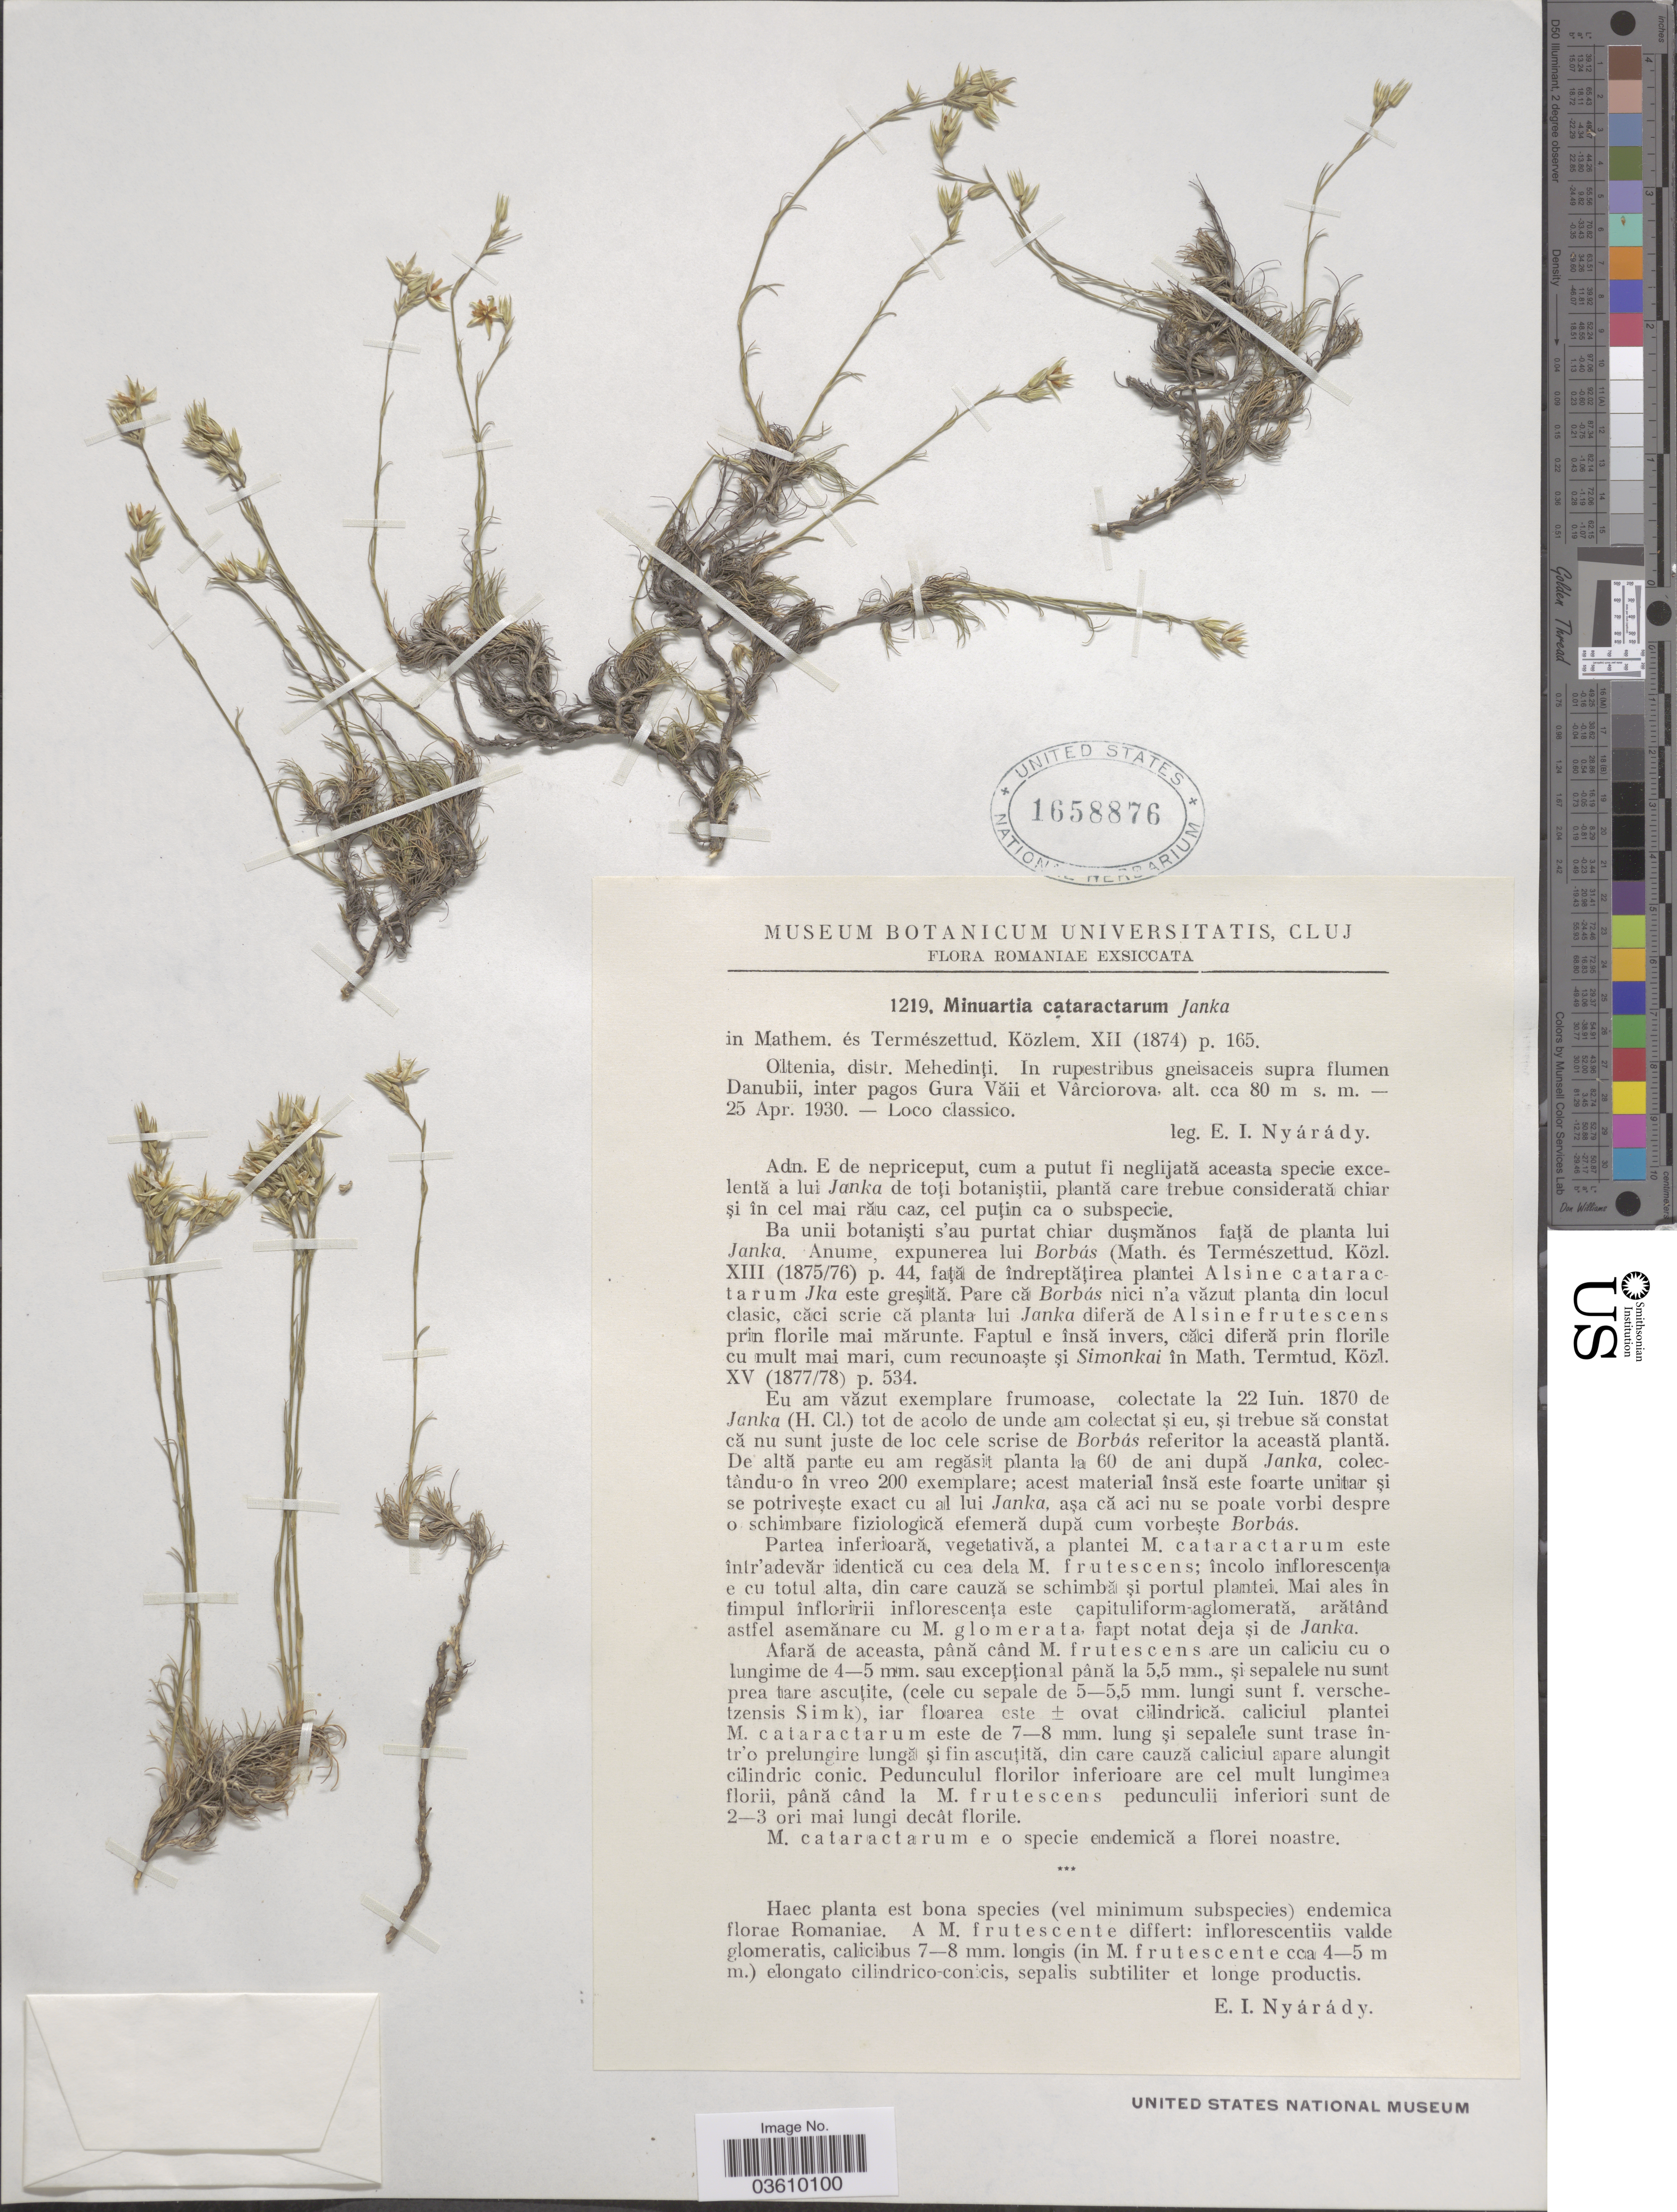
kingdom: Plantae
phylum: Tracheophyta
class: Magnoliopsida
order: Caryophyllales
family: Caryophyllaceae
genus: Minuartia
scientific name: Minuartia cataractarum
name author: (Janka) Nyár.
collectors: E. Nyárády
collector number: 1219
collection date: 1930-04-25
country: Romania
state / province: Mehedinti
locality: Oltenia, distr. Mehedinţi. In rupestribus gneisaceis supra flumen Danubii, inter pagos Gura Văii et Vârciorova.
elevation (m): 80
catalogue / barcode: US 1658876